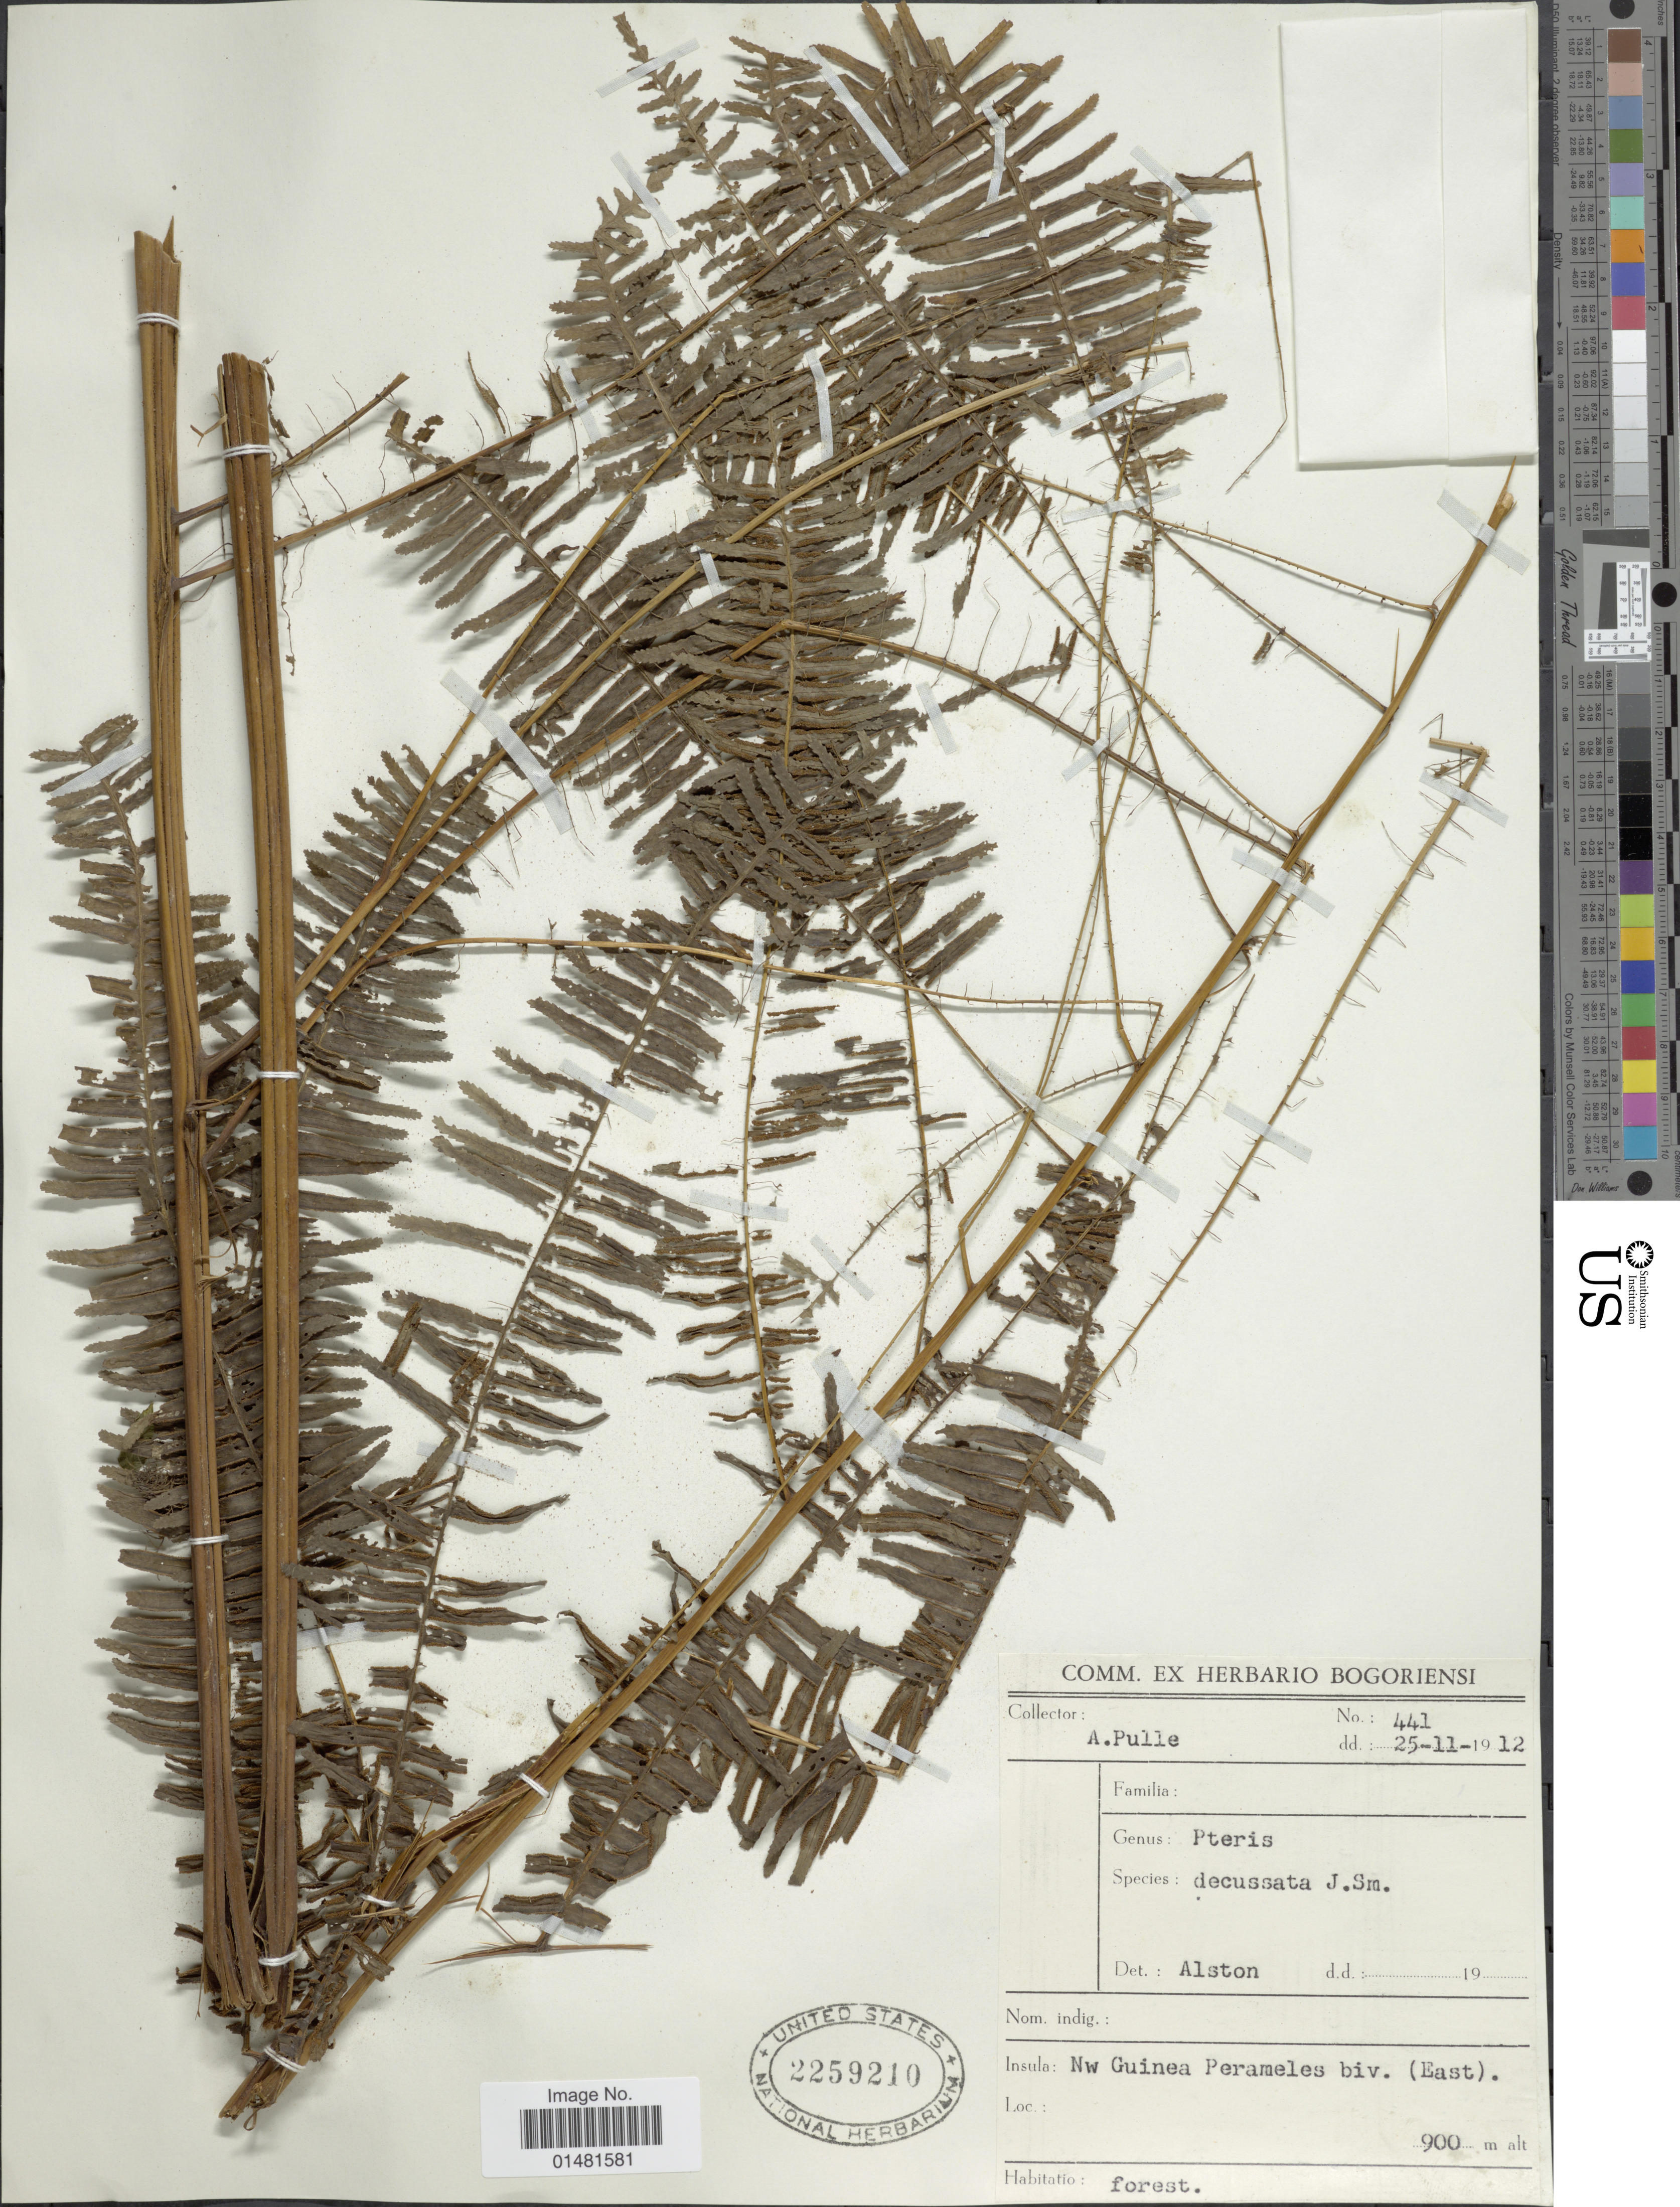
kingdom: Plantae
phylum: Tracheophyta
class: Polypodiopsida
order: Polypodiales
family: Pteridaceae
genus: Pteris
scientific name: Pteris decussata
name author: J. Sm.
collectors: A. A. Pulle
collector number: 441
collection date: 1912-11-25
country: Indonesia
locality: Nw Guinea Perameles biv. (East)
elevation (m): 900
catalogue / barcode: US 2259210